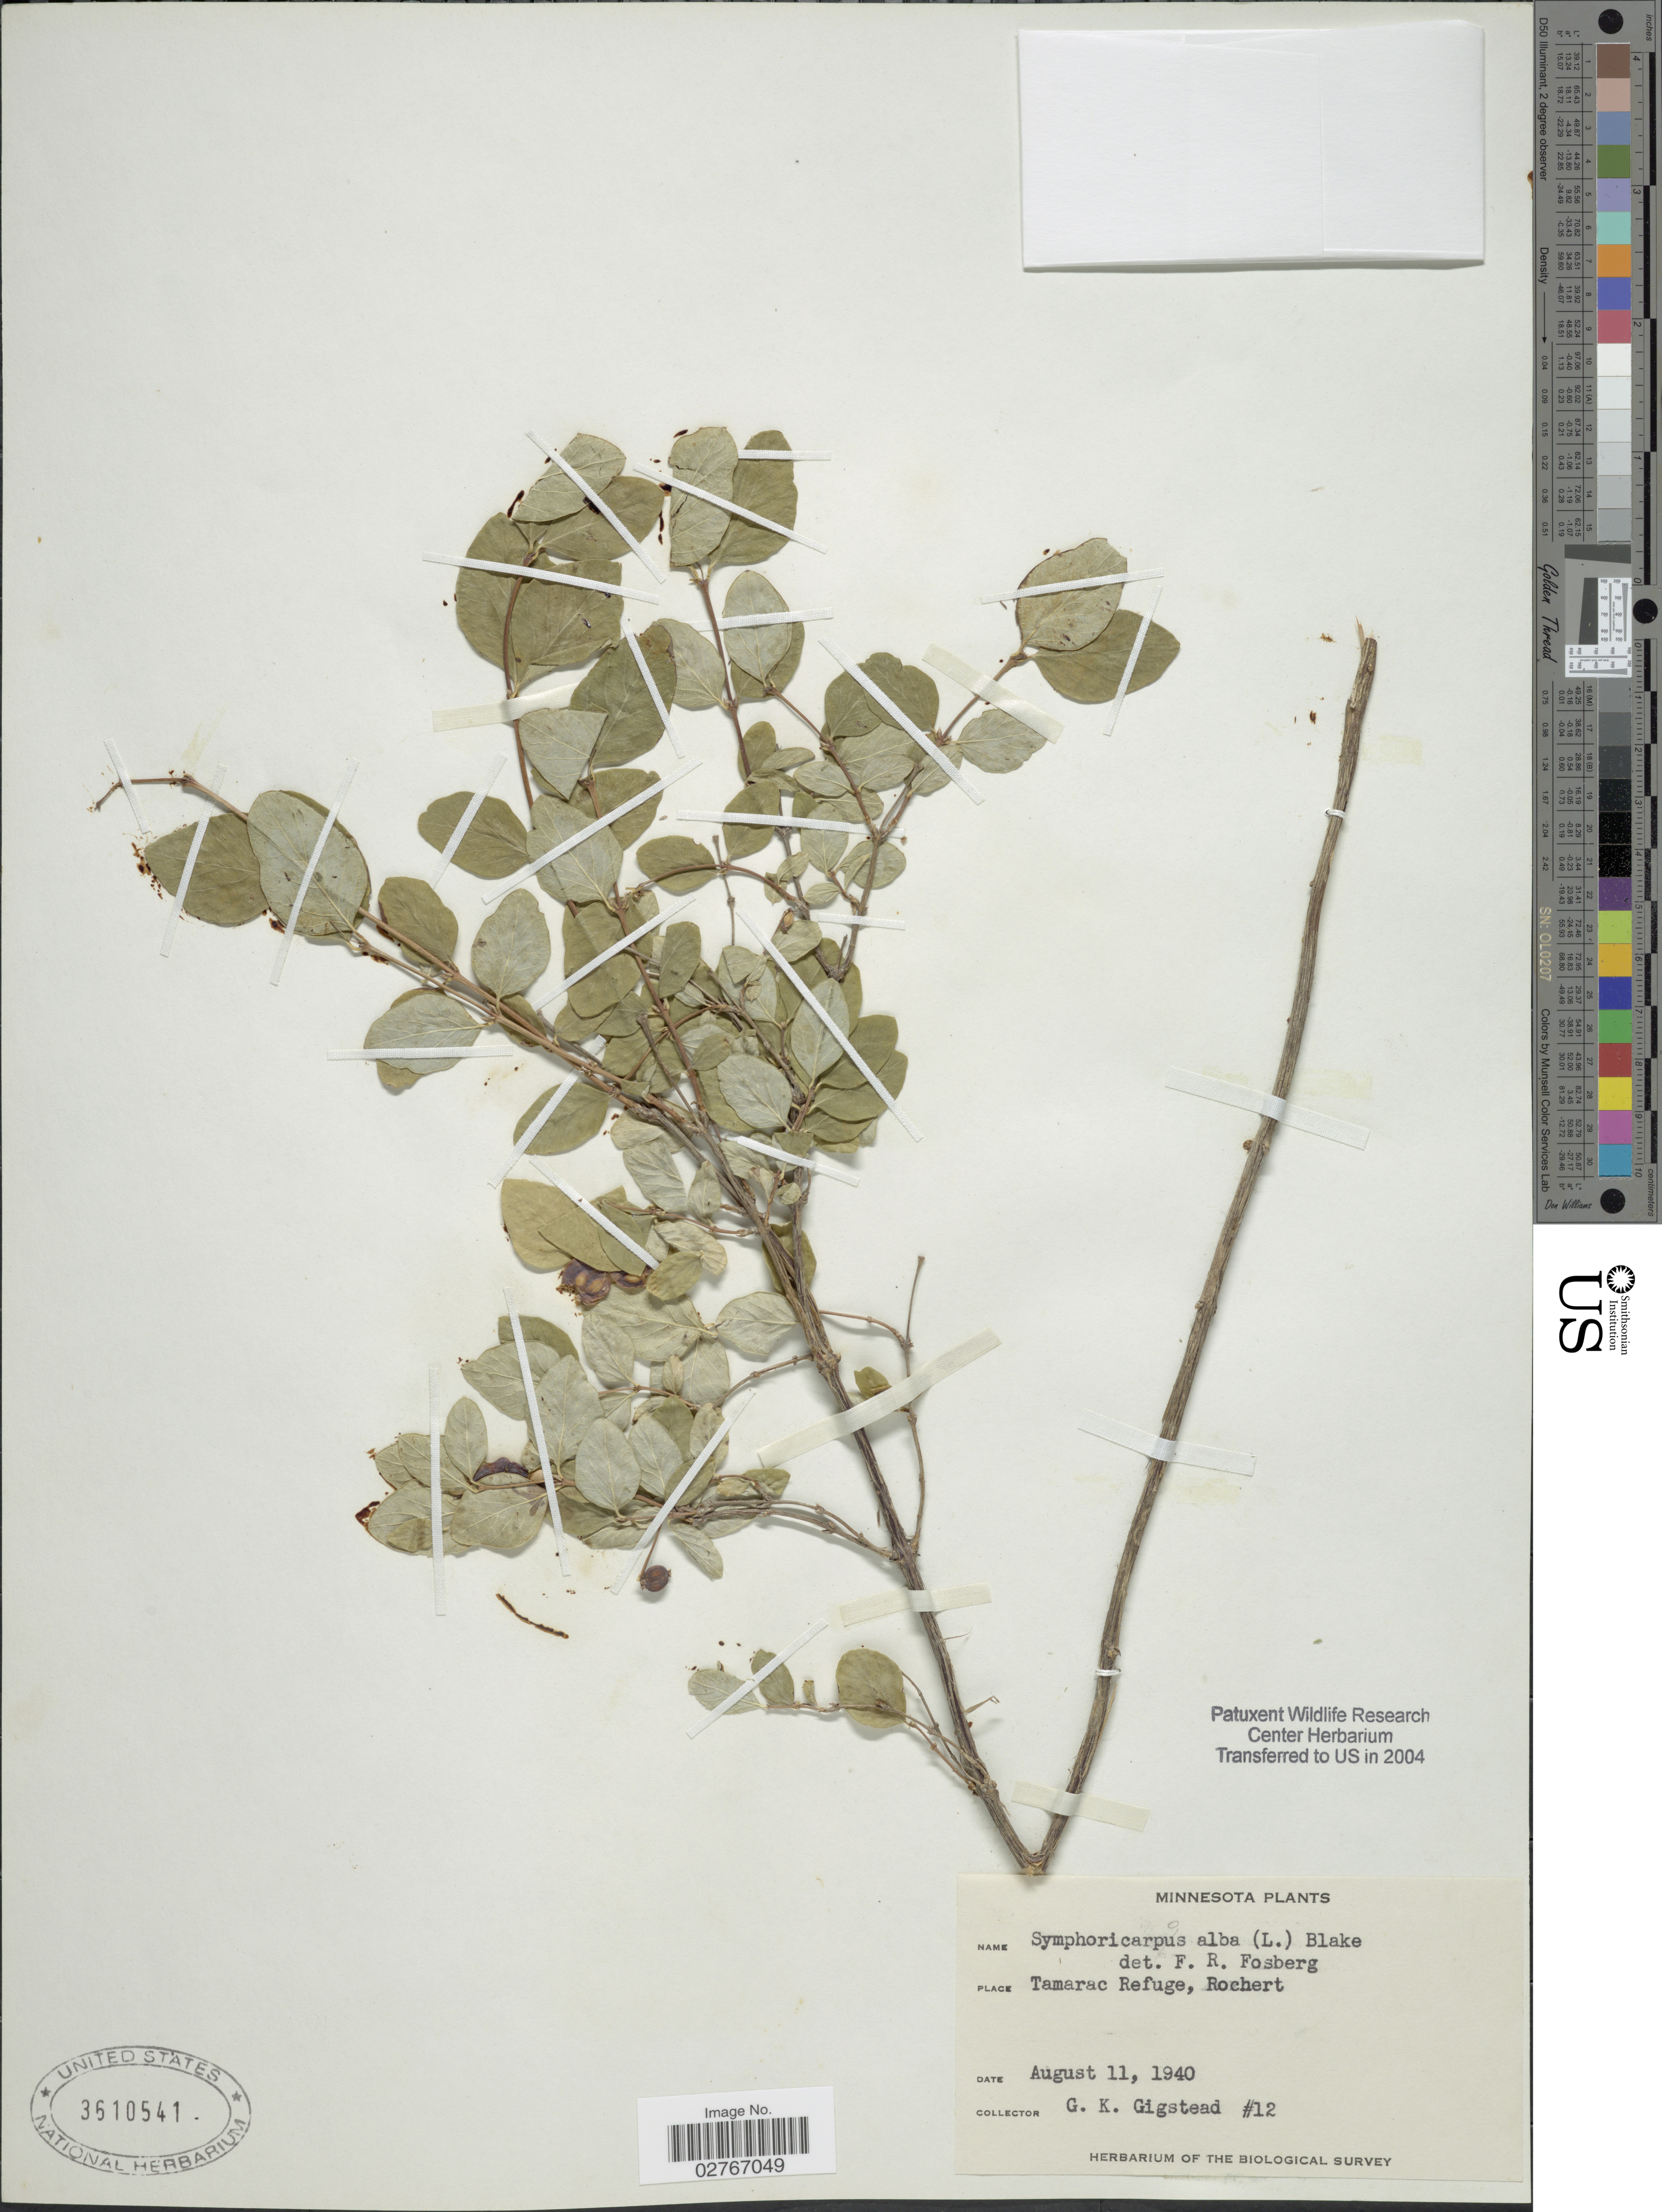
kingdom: Plantae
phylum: Tracheophyta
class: Magnoliopsida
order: Dipsacales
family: Caprifoliaceae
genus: Symphoricarpos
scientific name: Symphoricarpos albus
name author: (L.) S.F. Blake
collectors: G. Gigstead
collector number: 12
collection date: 1940-08-11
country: United States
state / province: Minnesota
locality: Tamarac Refuge, Rochert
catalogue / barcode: US 3610541